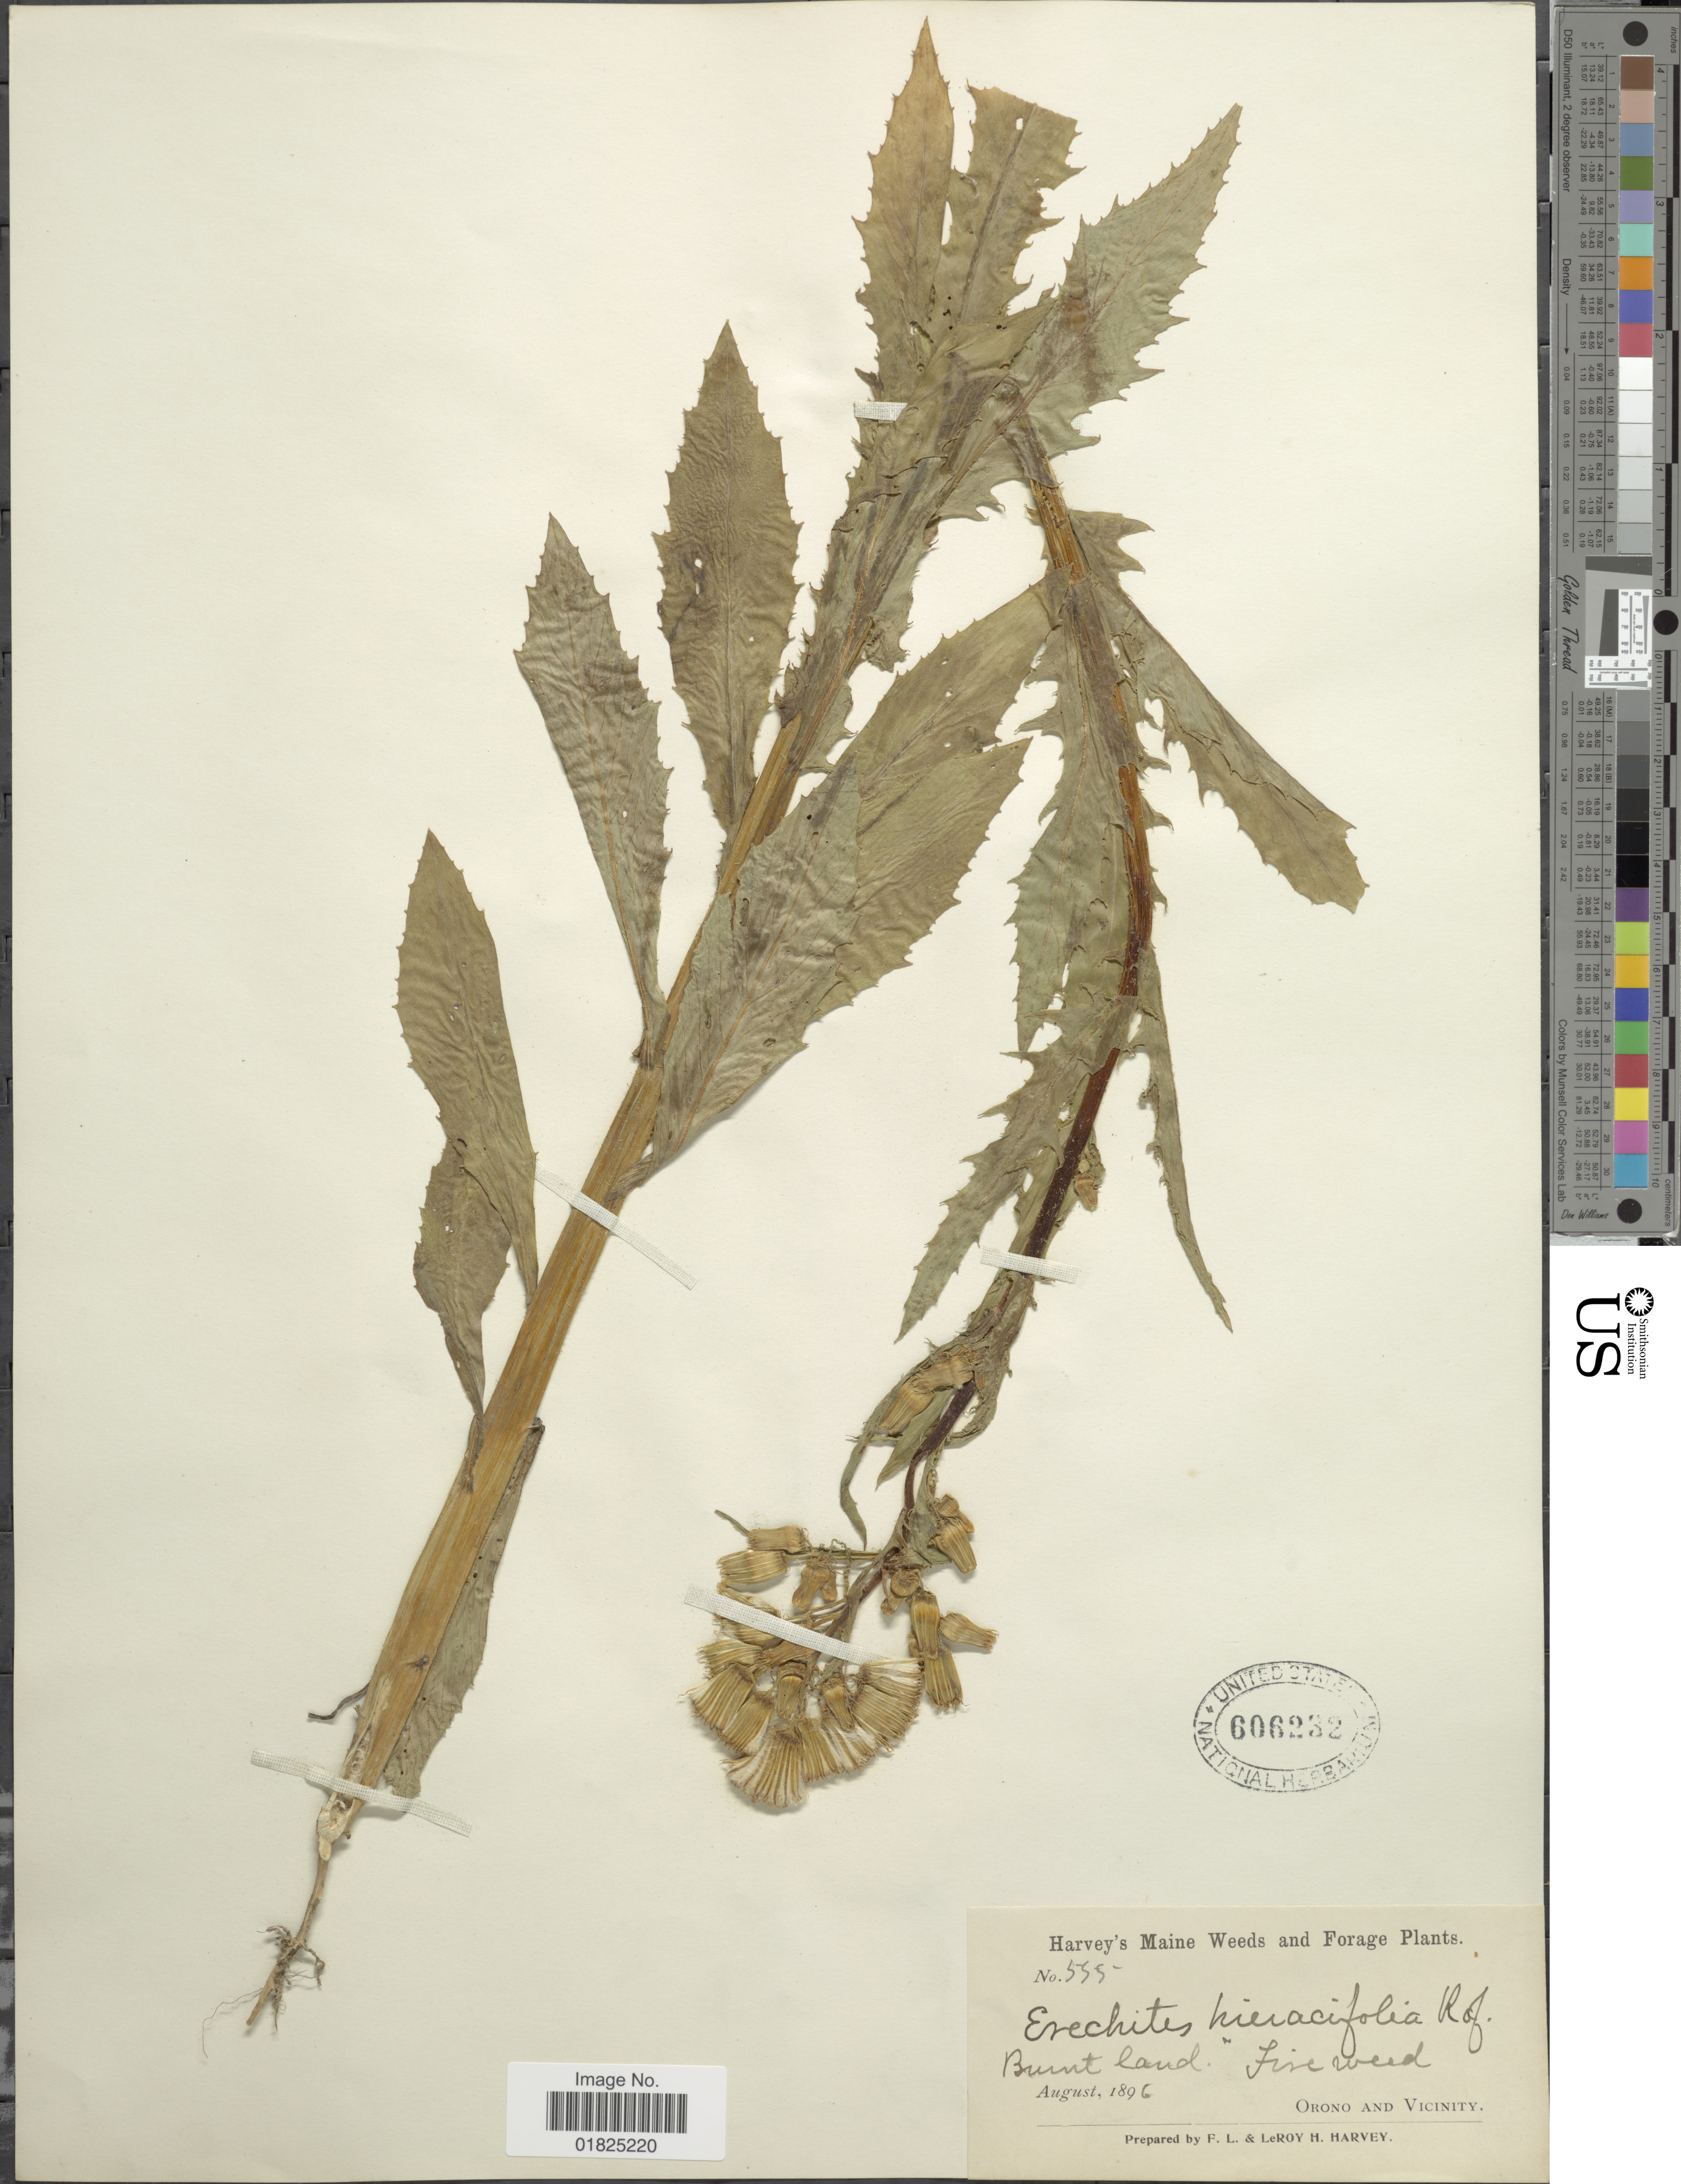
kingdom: Plantae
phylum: Tracheophyta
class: Magnoliopsida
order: Asterales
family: Asteraceae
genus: Erechtites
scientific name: Erechtites hieraciifolius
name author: (L.) Raf. ex DC.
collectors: F. L. Harvey & L. H. Harvey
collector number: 555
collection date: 1896-08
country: United States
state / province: Maine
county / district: Cumberland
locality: Orono and vicinity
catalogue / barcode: US 606232